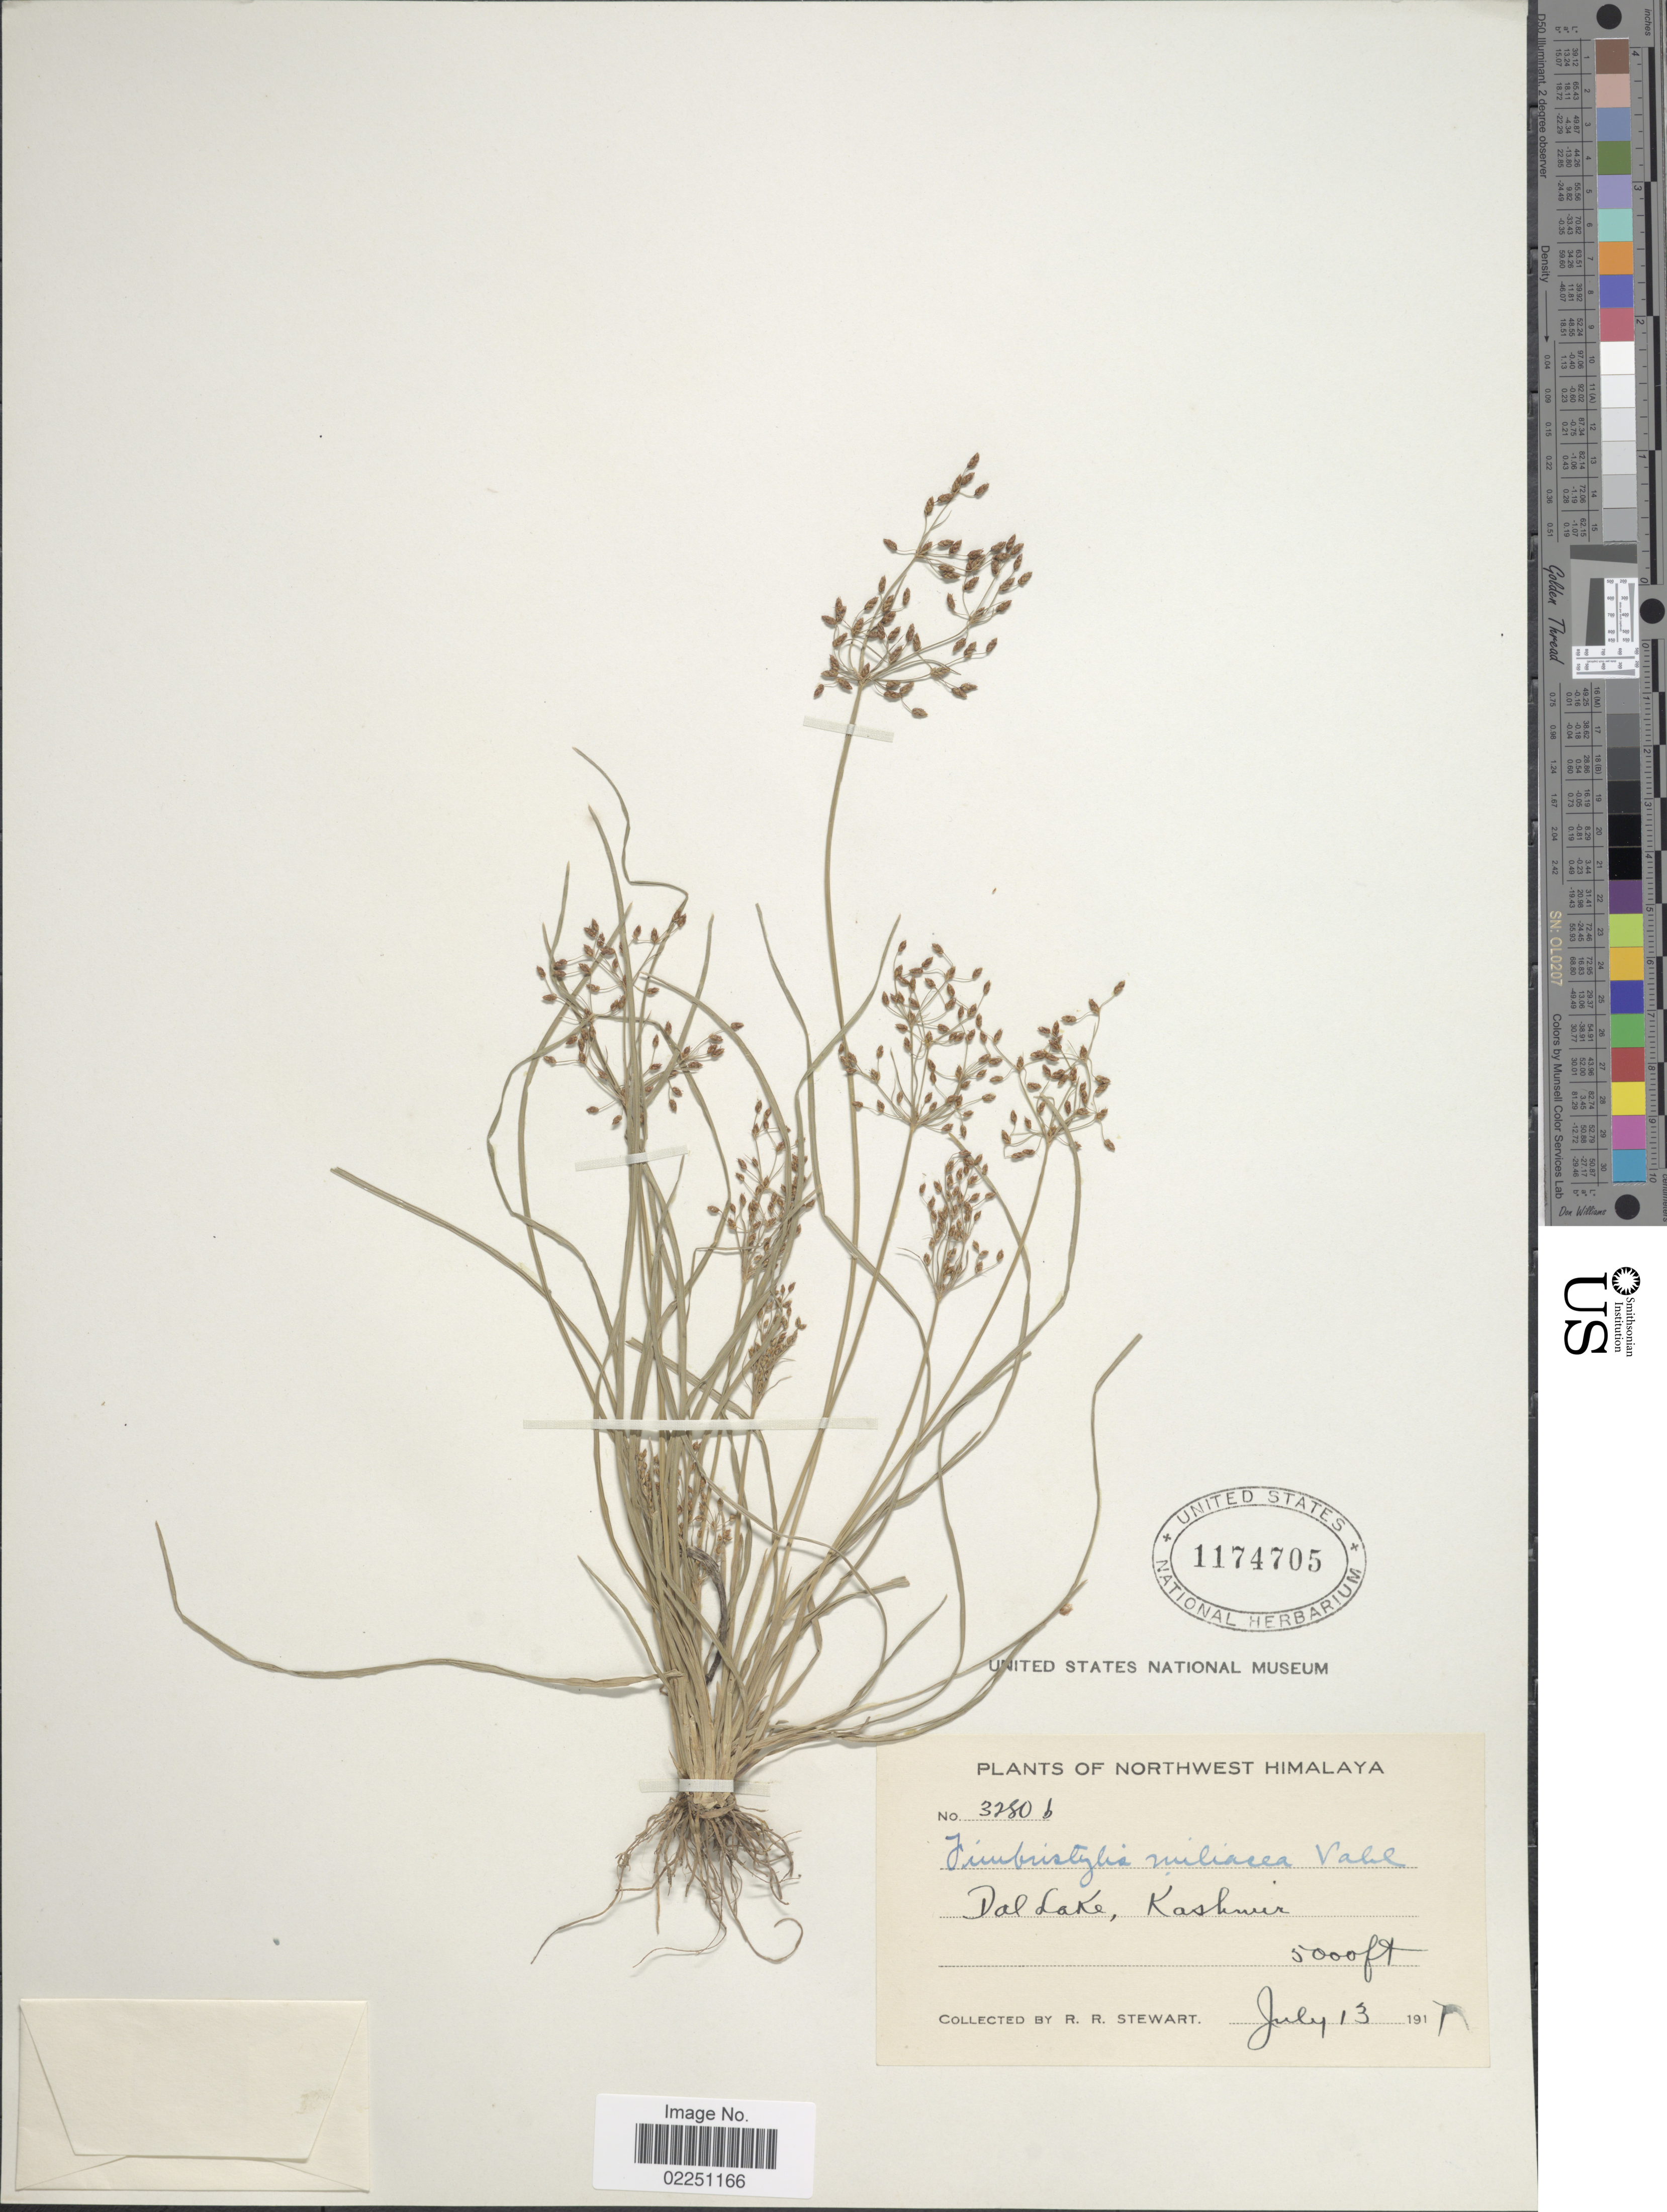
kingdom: Plantae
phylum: Tracheophyta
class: Liliopsida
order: Poales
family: Cyperaceae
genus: Fimbristylis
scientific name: Fimbristylis quinquangularis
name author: (Vahl) Kunth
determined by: Strong, Mark T., (BOT), Smithsonian Institution - National Museum of Natural History (UNITED STATES)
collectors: R. R. Stewart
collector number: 3280b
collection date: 1917-07-13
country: India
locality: Northwest Himalaya. Dal Lake, Kashmir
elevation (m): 1524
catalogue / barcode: US 1174705